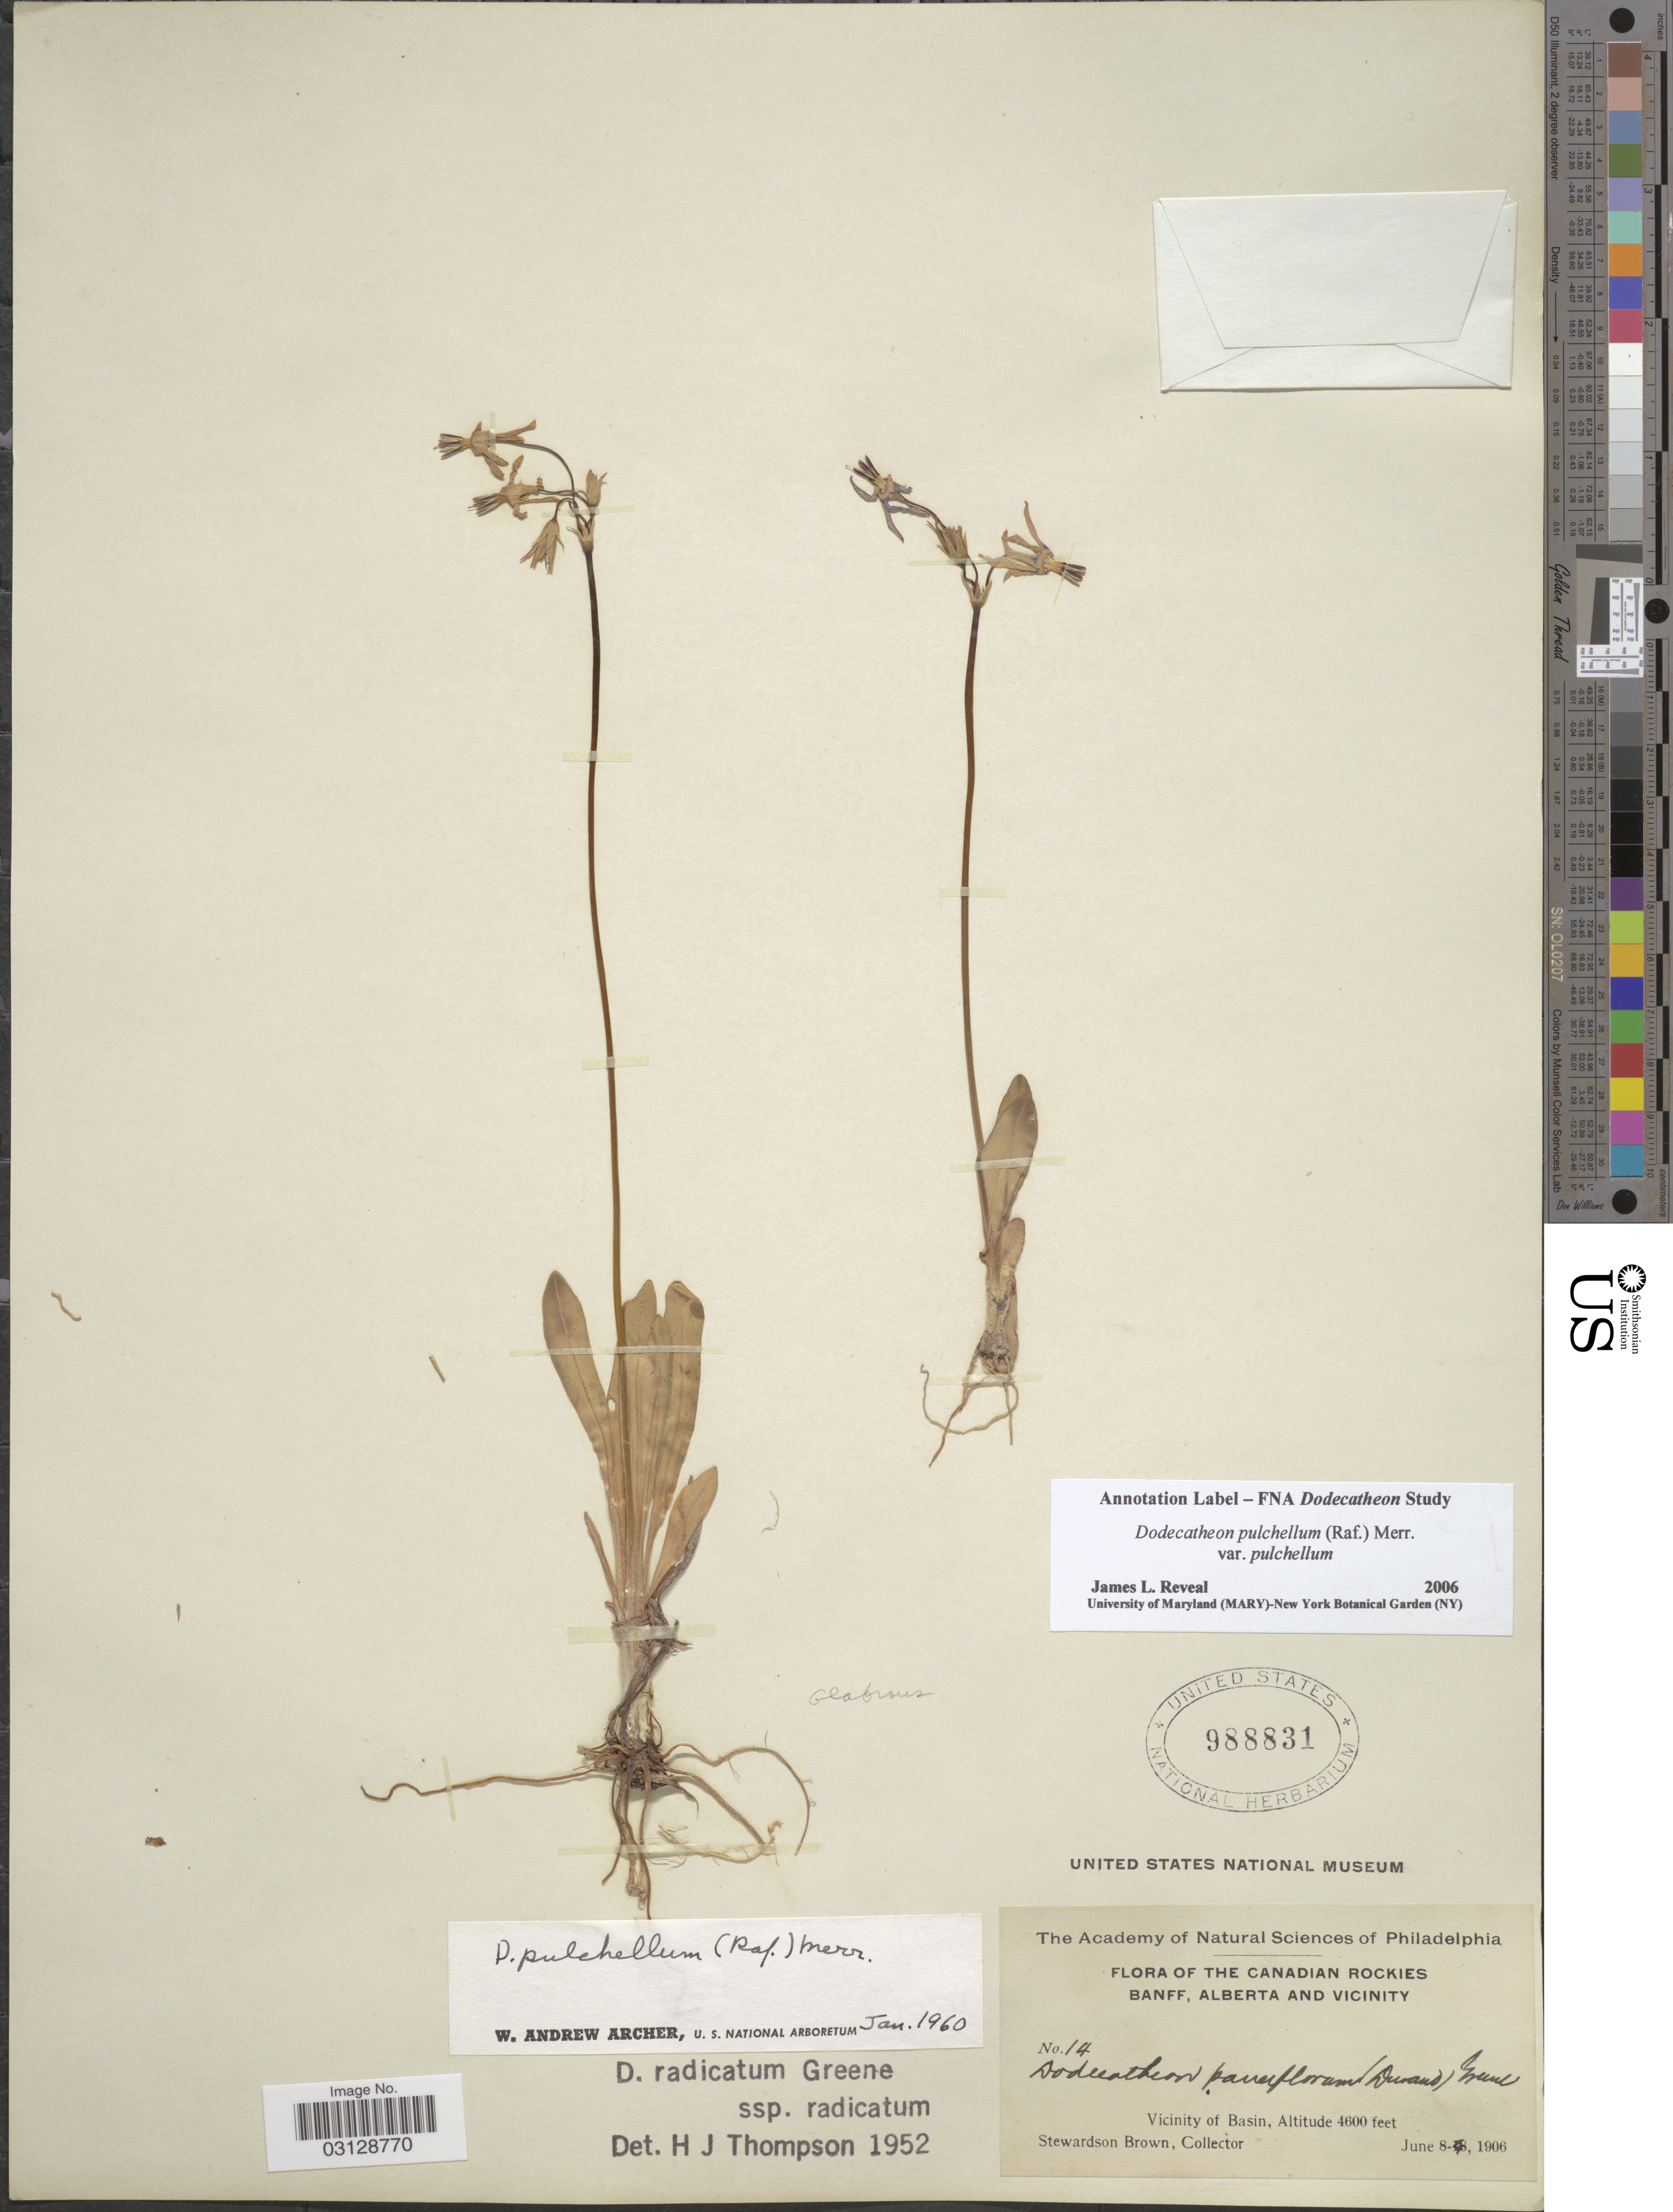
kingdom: Plantae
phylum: Tracheophyta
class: Magnoliopsida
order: Ericales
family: Primulaceae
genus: Dodecatheon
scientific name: Dodecatheon pulchellum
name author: (Raf.) Merr.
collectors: S. Brown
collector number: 14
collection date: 1906-06-08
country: Canada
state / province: Alberta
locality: Canadian Rockies. Banff, Alberta and vicinity. Vicinity of Basin.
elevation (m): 1402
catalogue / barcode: US 988831